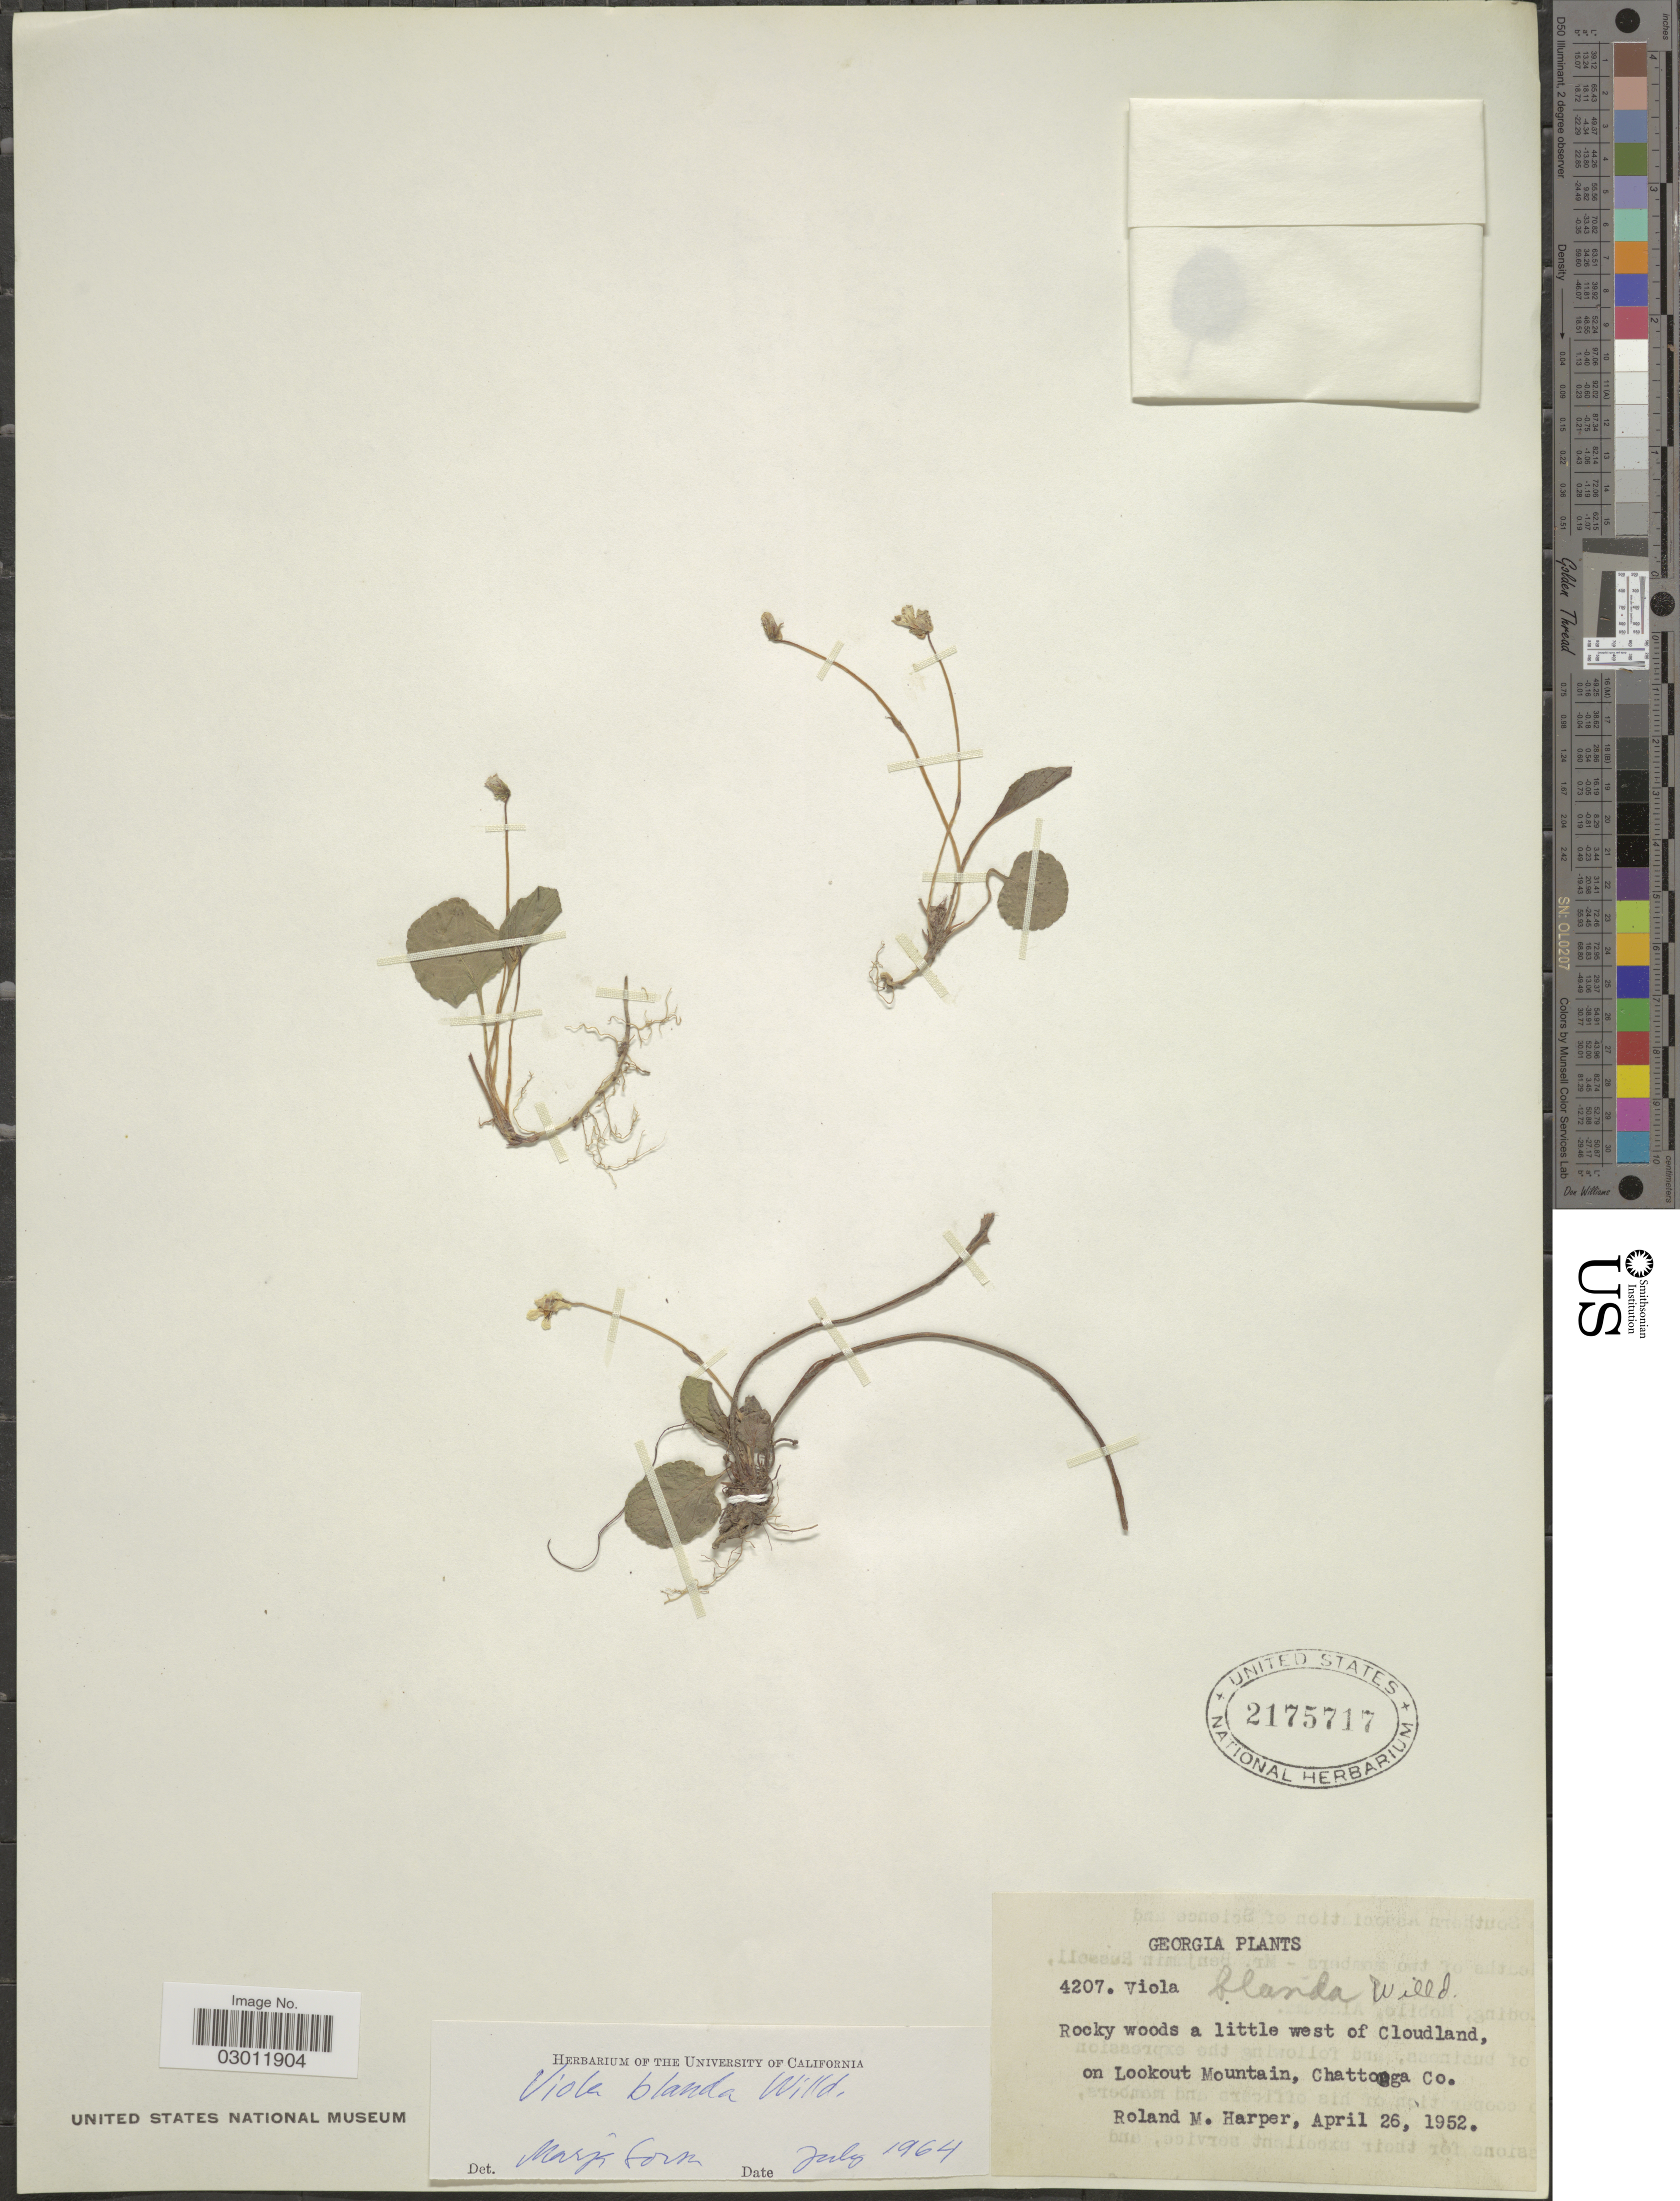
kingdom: Plantae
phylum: Tracheophyta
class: Magnoliopsida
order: Malpighiales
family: Violaceae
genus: Viola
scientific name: Viola blanda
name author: Willd.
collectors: R. M. Harper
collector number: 4207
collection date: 1952-04-26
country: United States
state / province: Georgia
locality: Rocky woods a little west of Cloudland, on Lookout Mountain, Chattooga Co.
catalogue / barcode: US 2175717